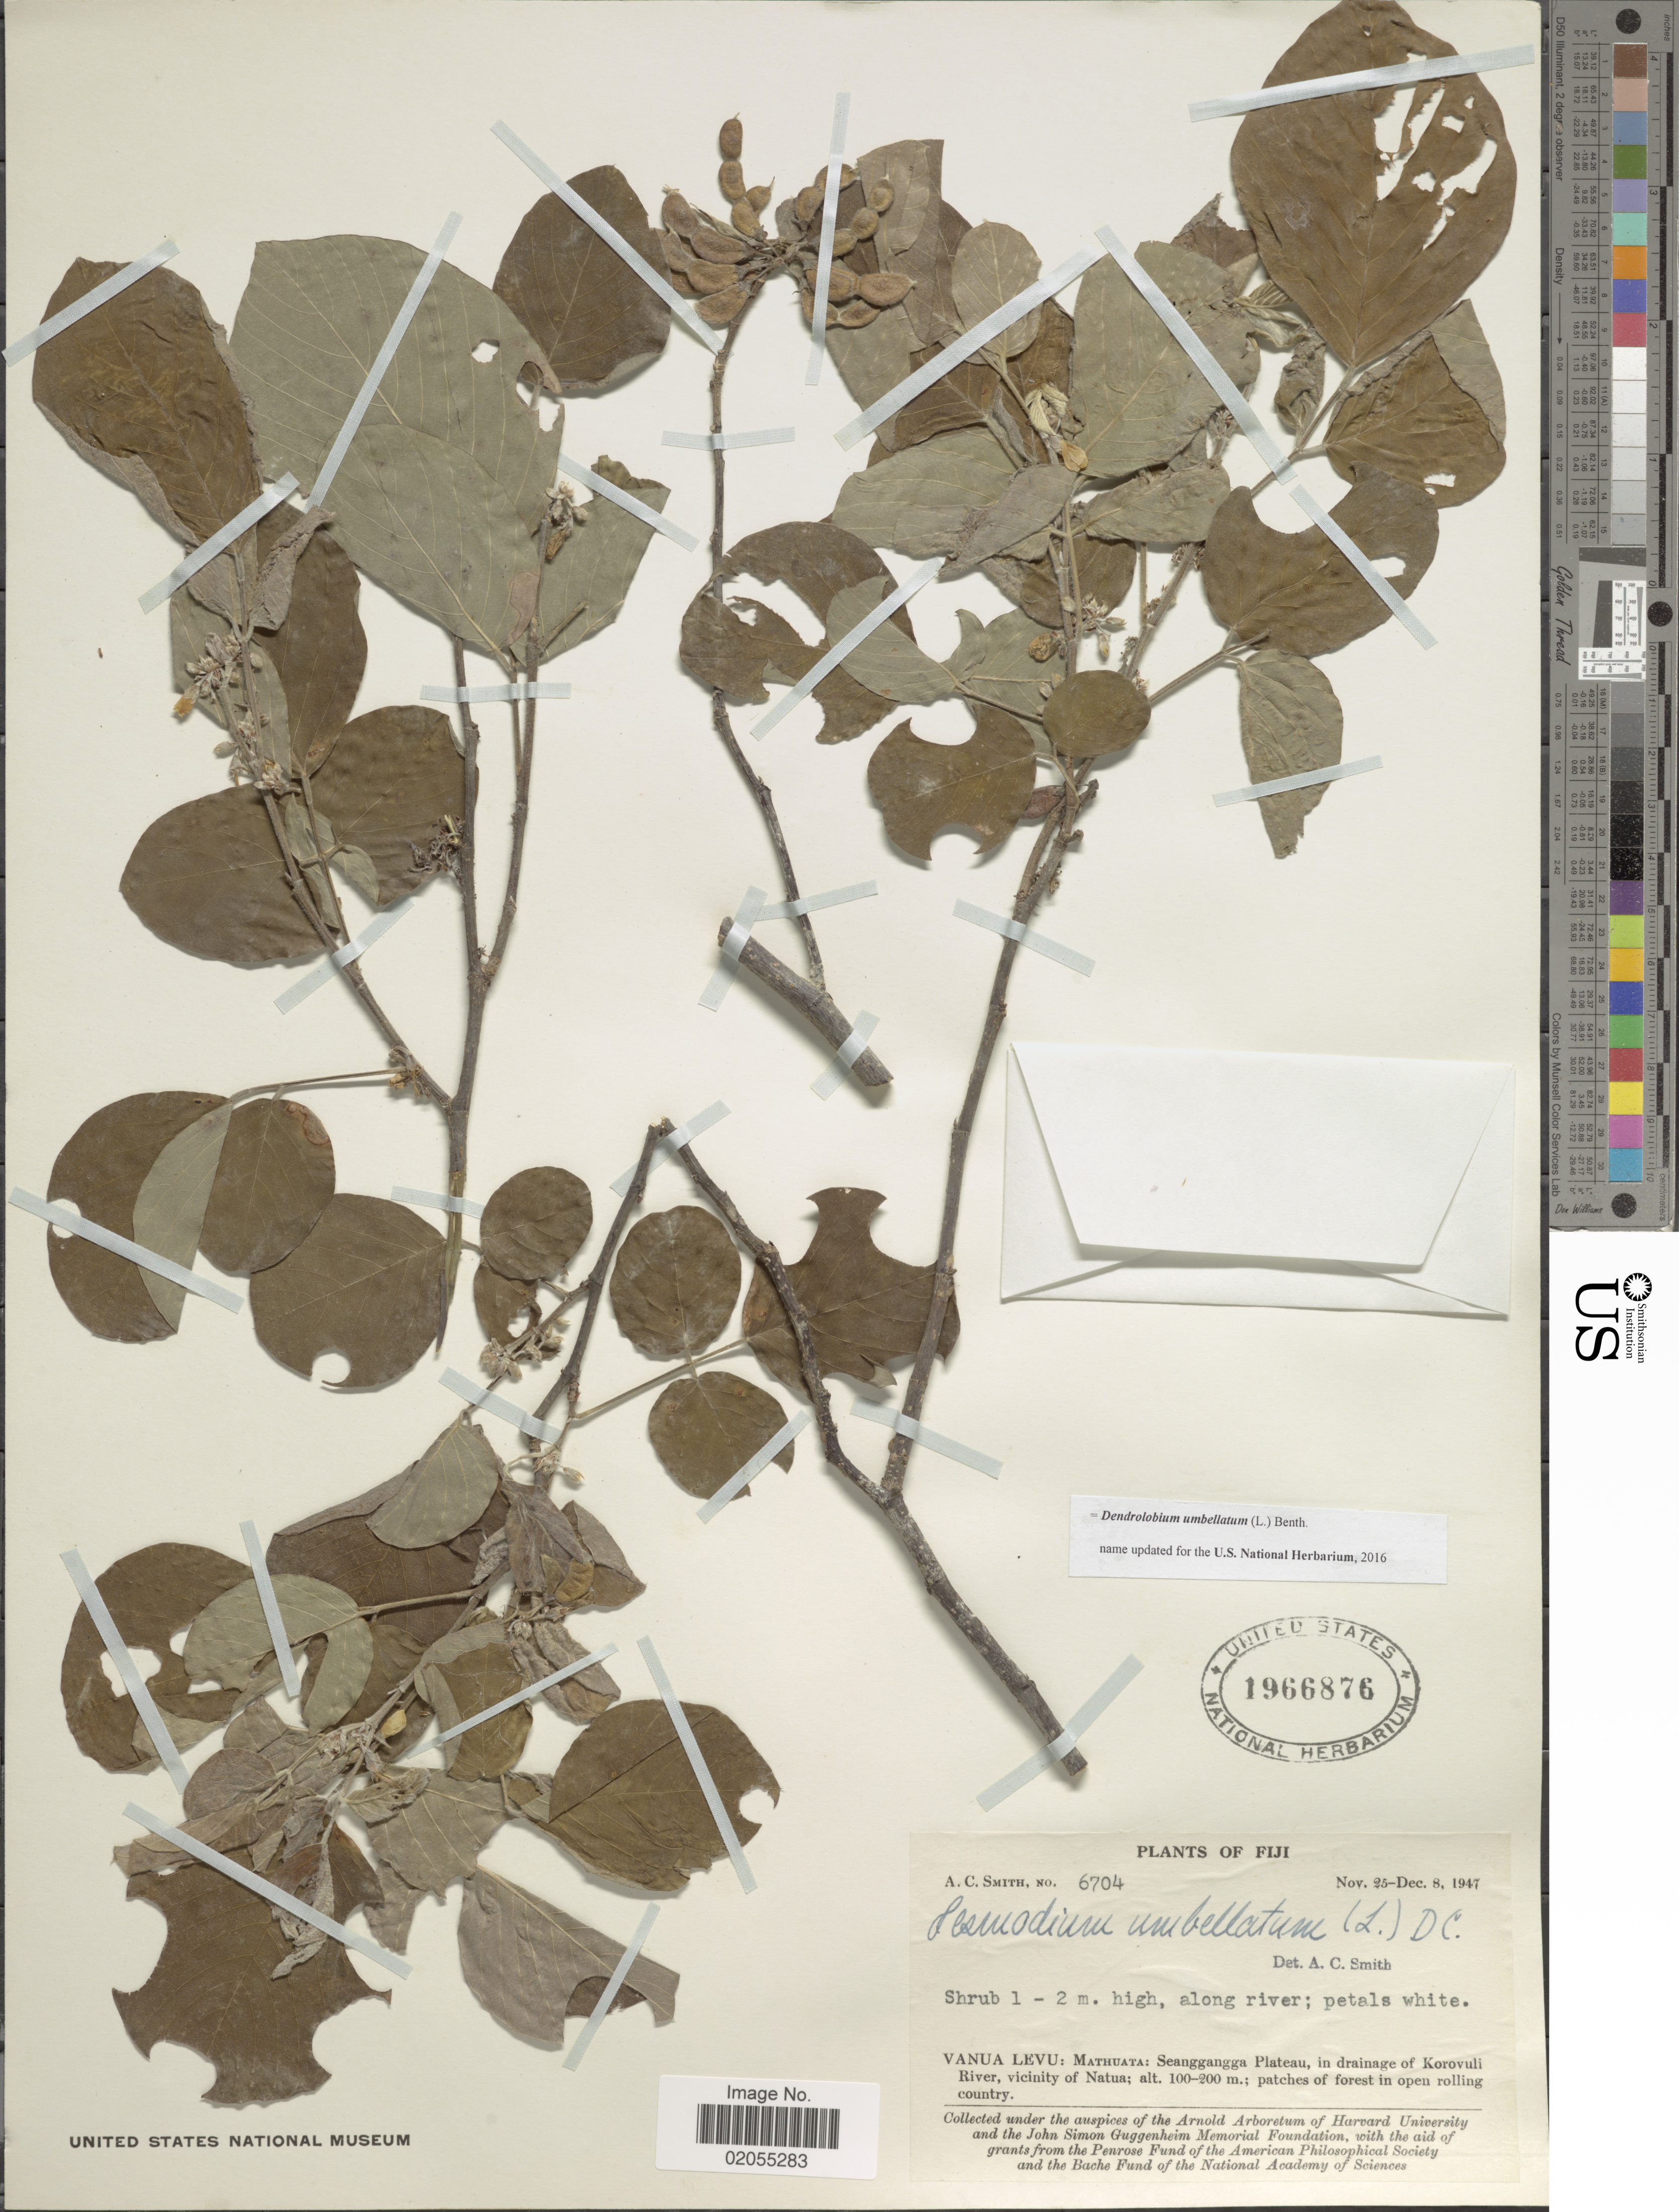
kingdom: Plantae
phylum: Tracheophyta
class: Magnoliopsida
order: Fabales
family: Fabaceae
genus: Dendrolobium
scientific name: Dendrolobium umbellatum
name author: (L.) Benth.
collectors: A. C. Smith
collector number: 6704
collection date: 1947-11-25/1947-12-08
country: Fiji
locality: Vanua Levu, Mathuata, Seanggangga Plateau, in drainage of Korovuli River, Vicinity of Natua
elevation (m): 100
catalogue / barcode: US 1966876